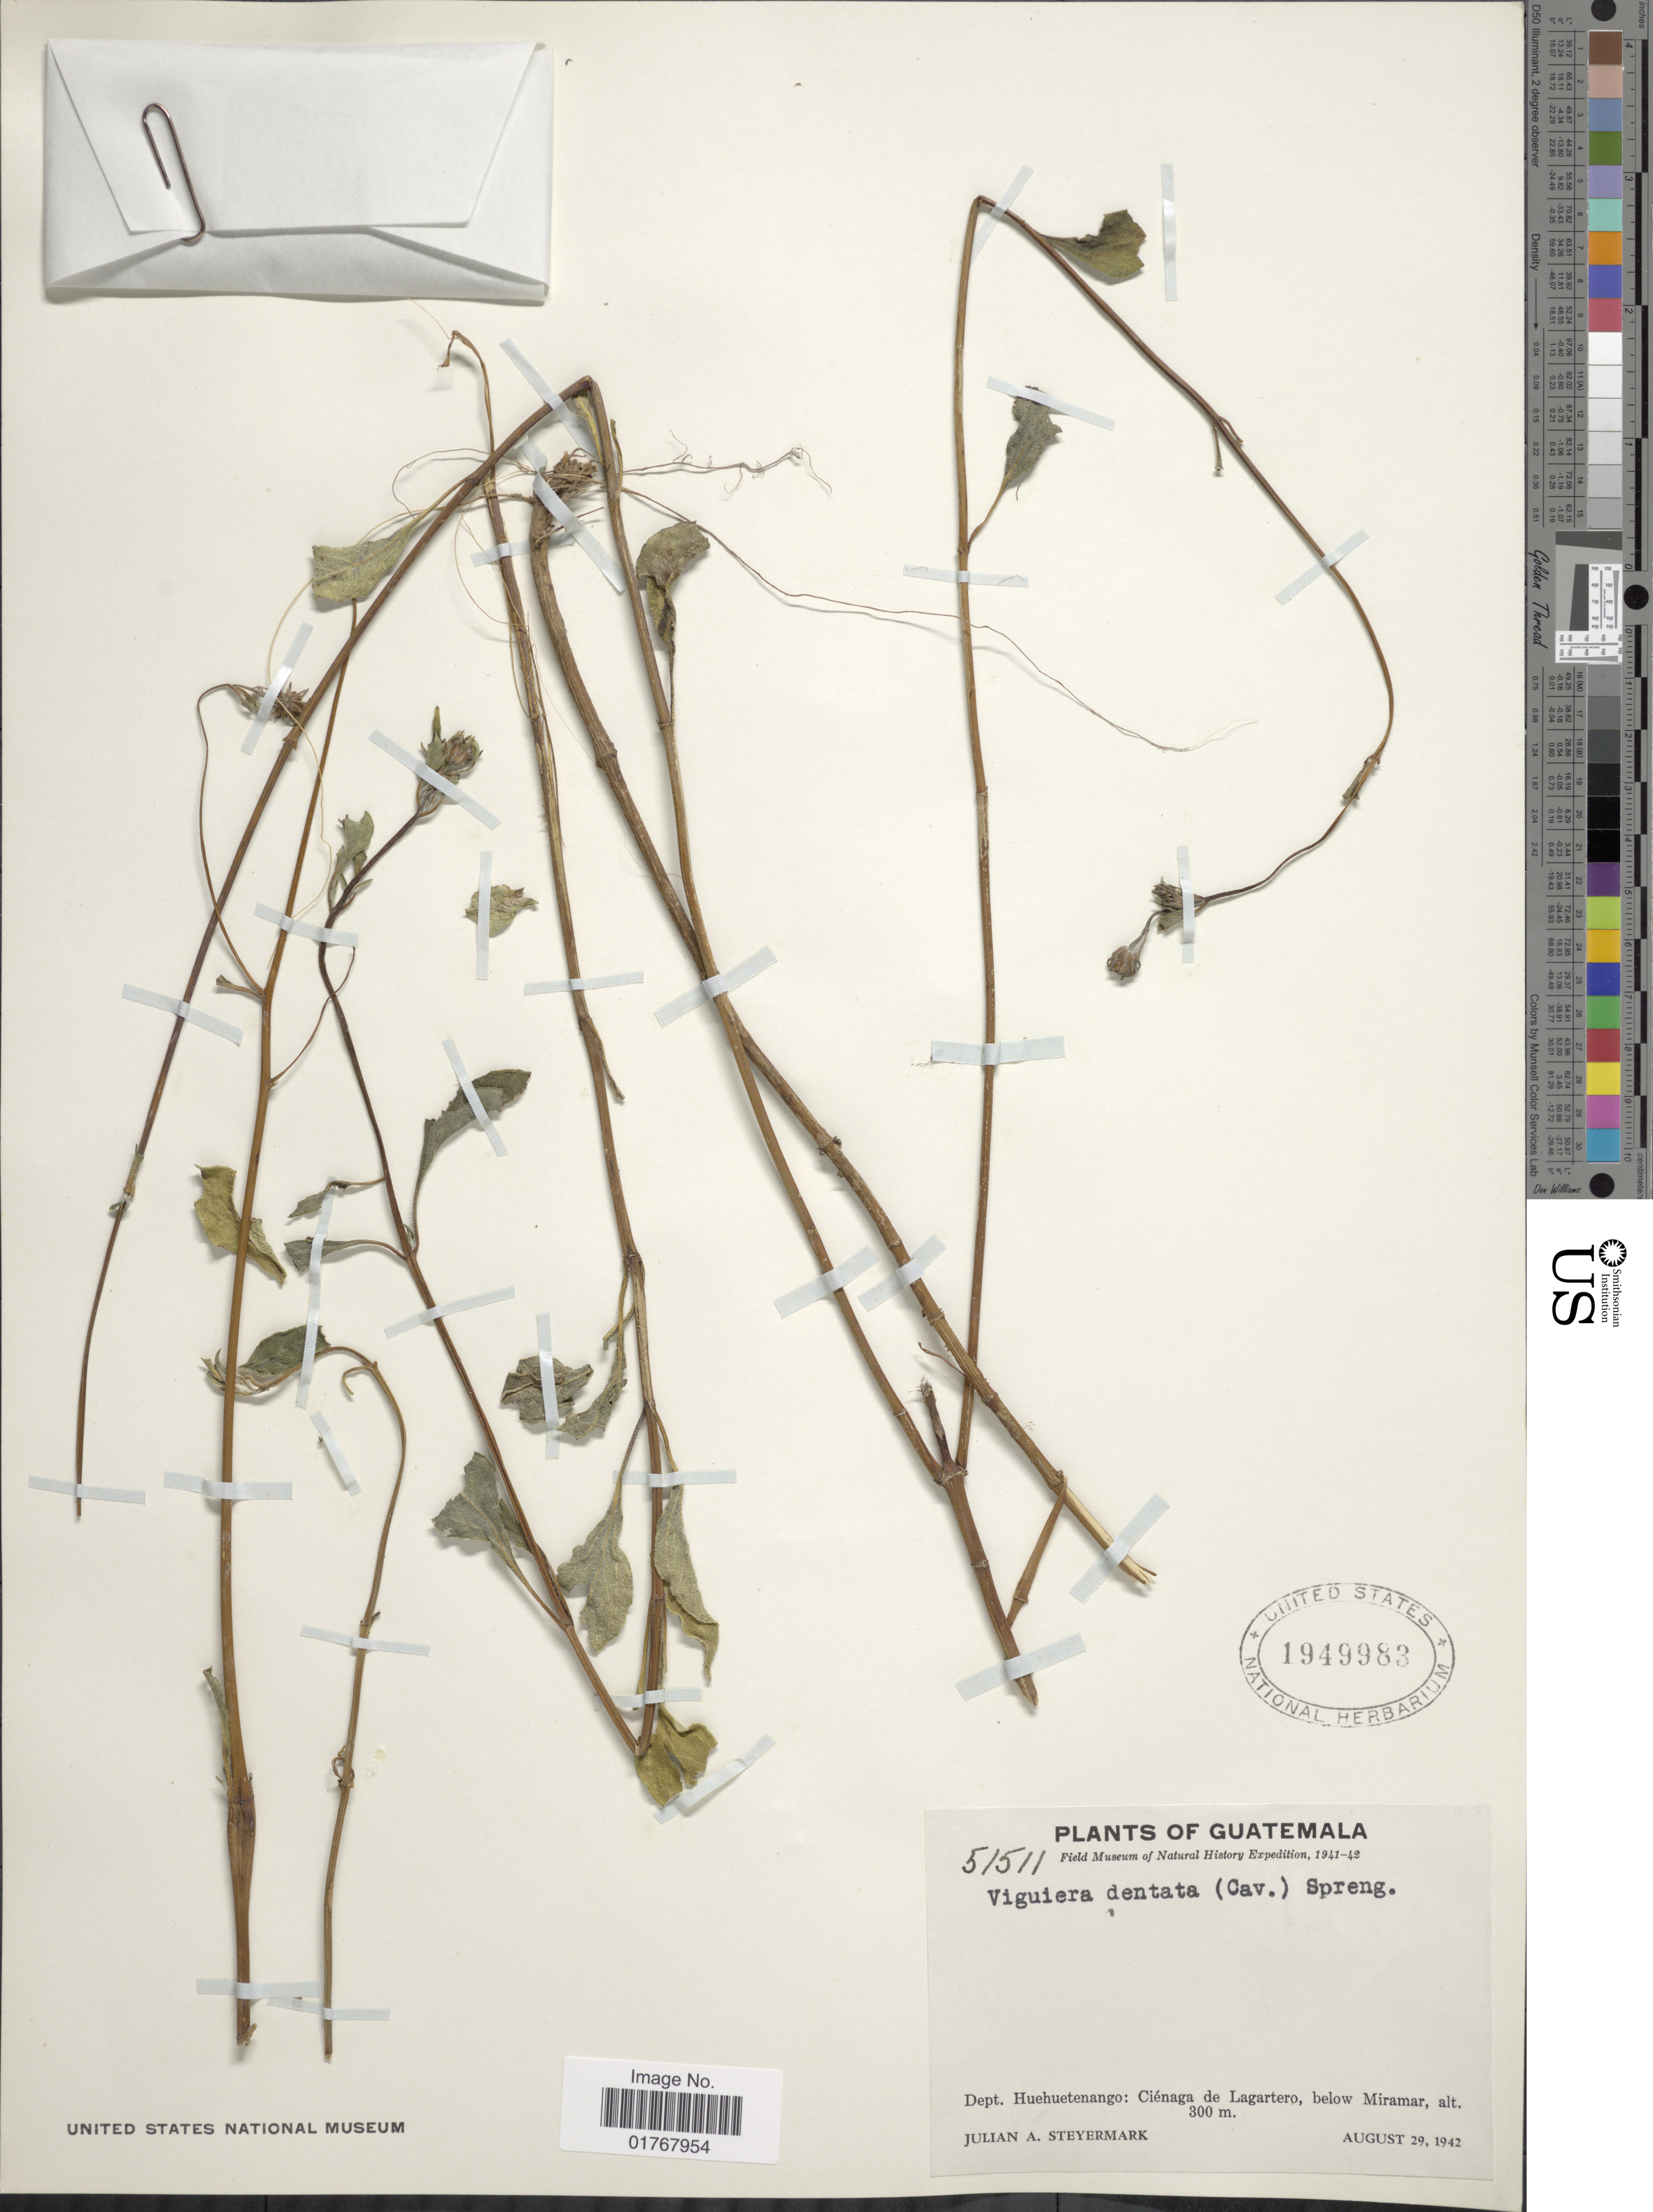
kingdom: Plantae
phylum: Tracheophyta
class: Magnoliopsida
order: Asterales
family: Asteraceae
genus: Viguiera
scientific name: Viguiera dentata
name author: (Cav.) Spreng.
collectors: J. Steyermark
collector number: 51511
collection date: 1942-08-29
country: Guatemala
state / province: Huehuetenango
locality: Dept. Huehuetenango: Ciénaga de Lagartero, below Miramar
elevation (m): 300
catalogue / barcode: US 1949983